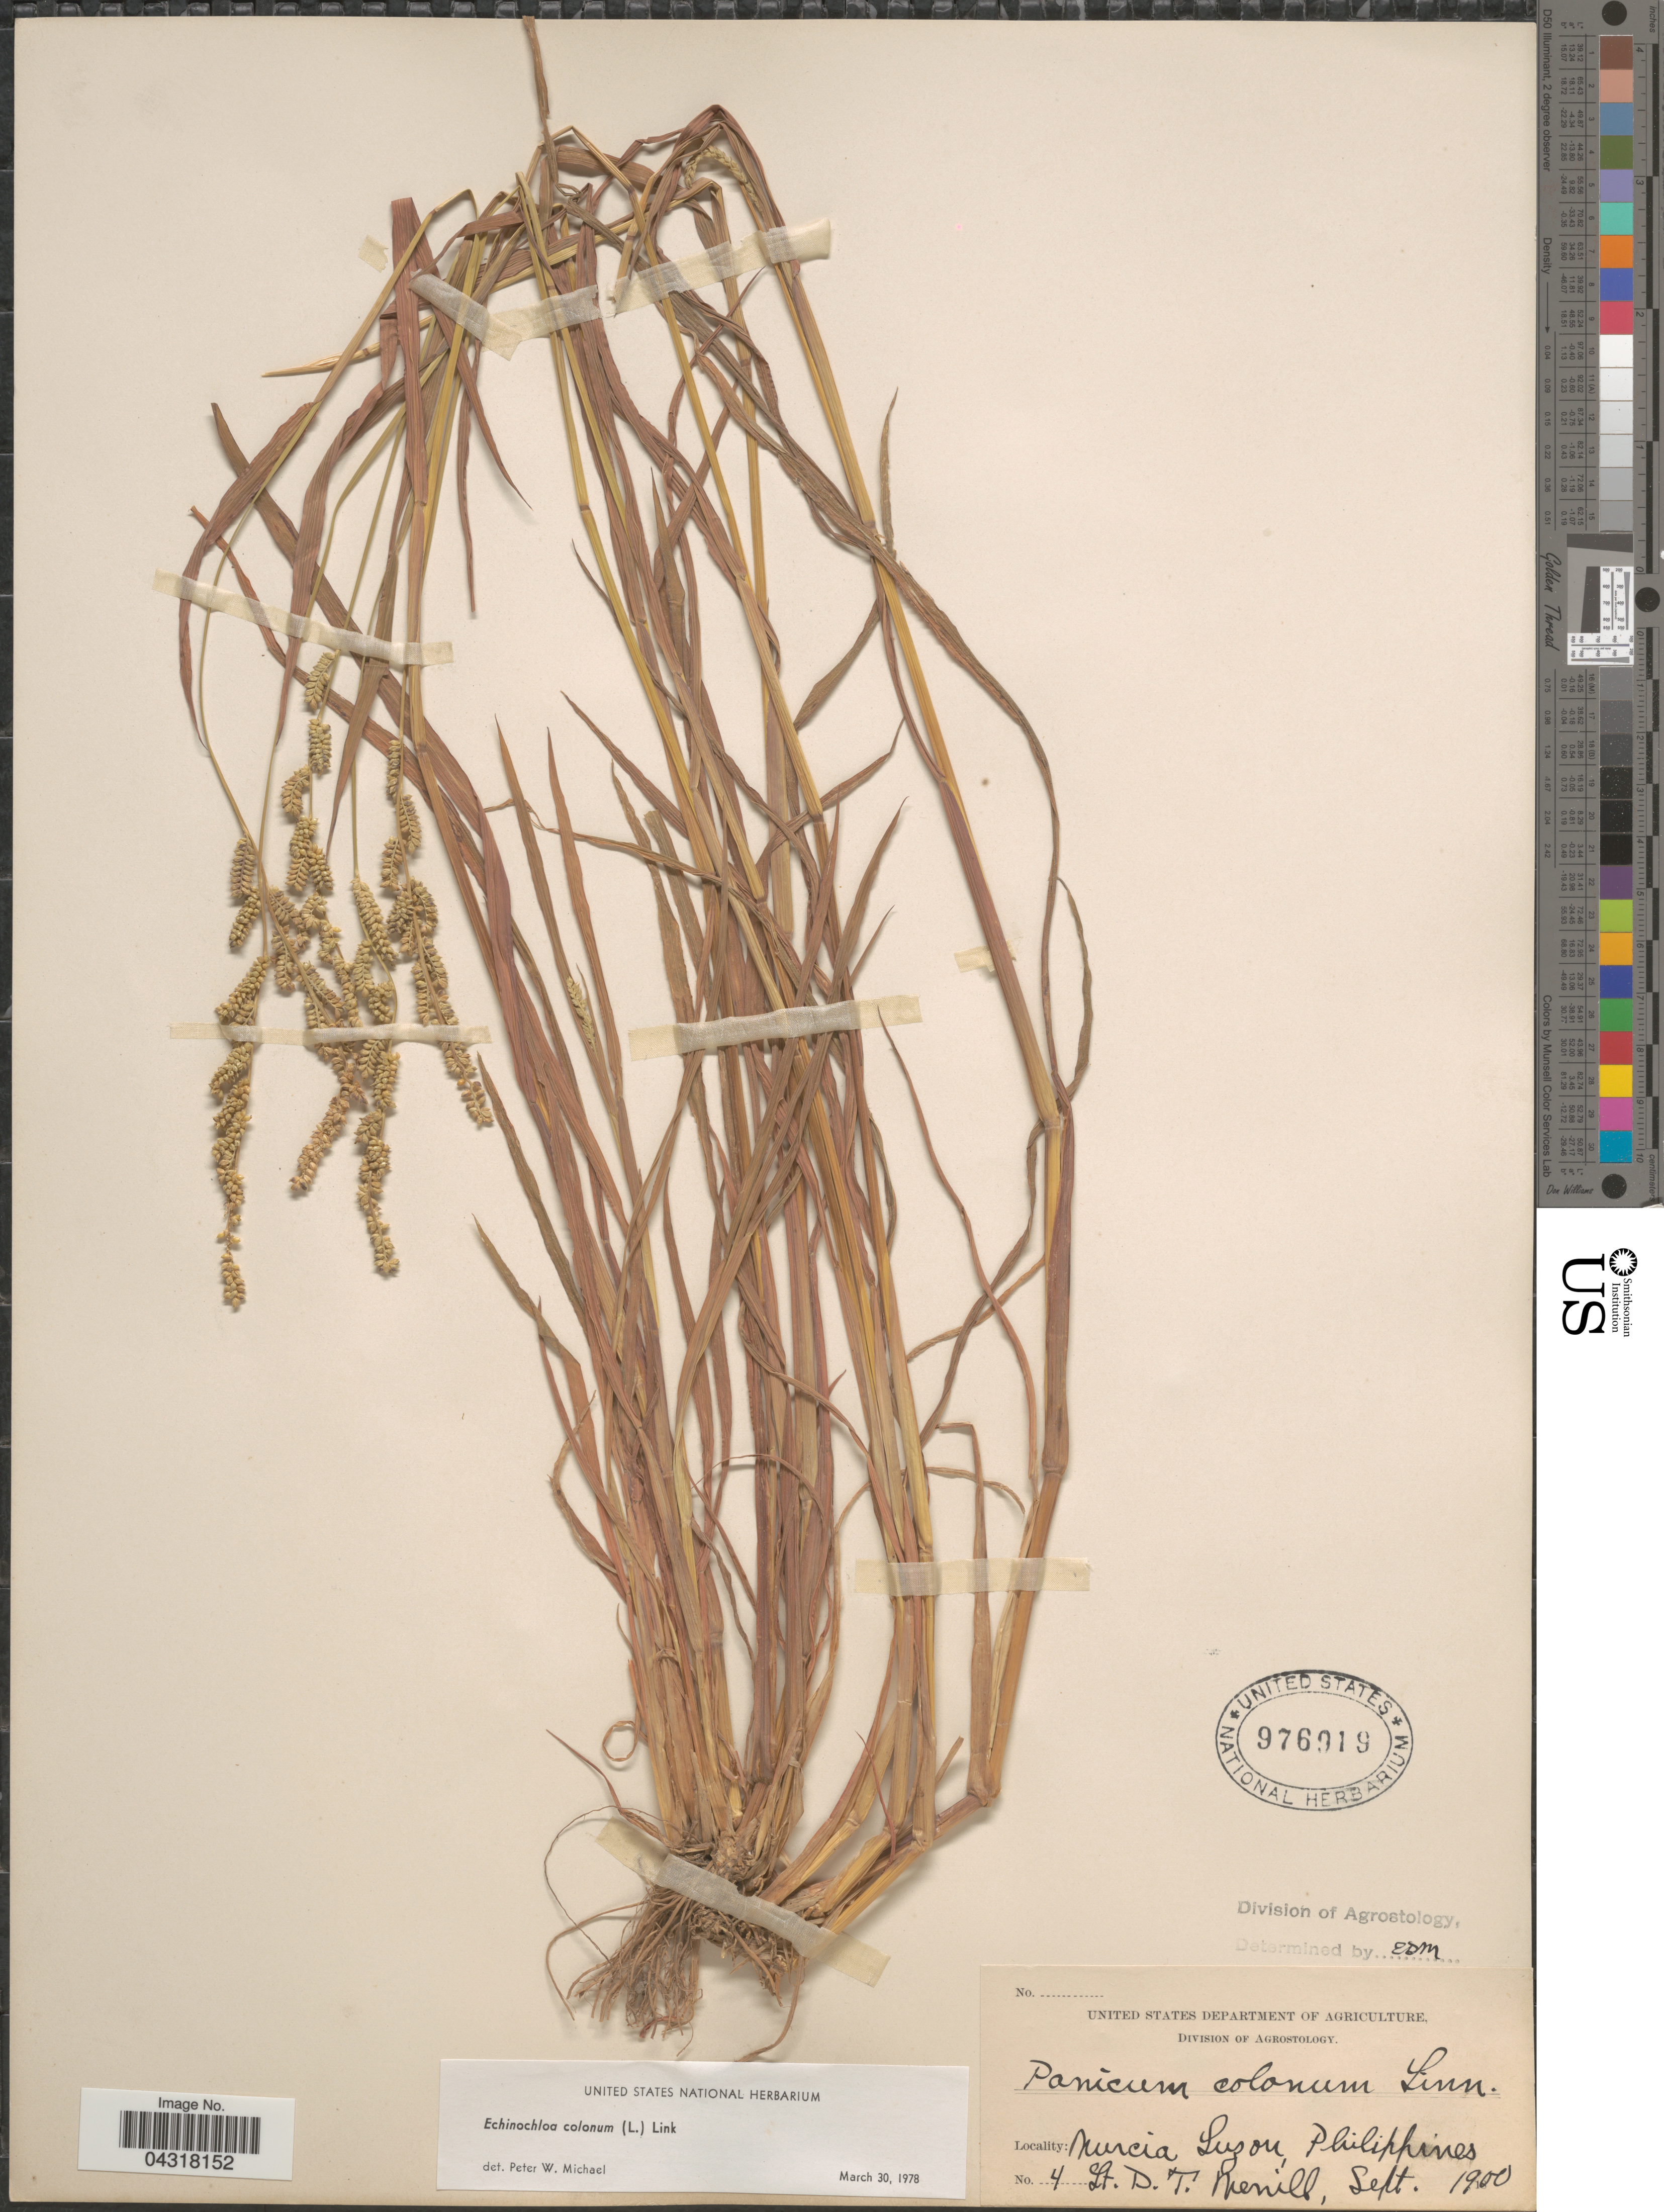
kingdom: Plantae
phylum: Tracheophyta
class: Liliopsida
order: Poales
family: Poaceae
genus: Echinochloa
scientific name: Echinochloa colona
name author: (L.) Link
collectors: D. Merrill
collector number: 4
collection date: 1900-09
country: Philippines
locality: Murcia Luzon.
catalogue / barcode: US 976919